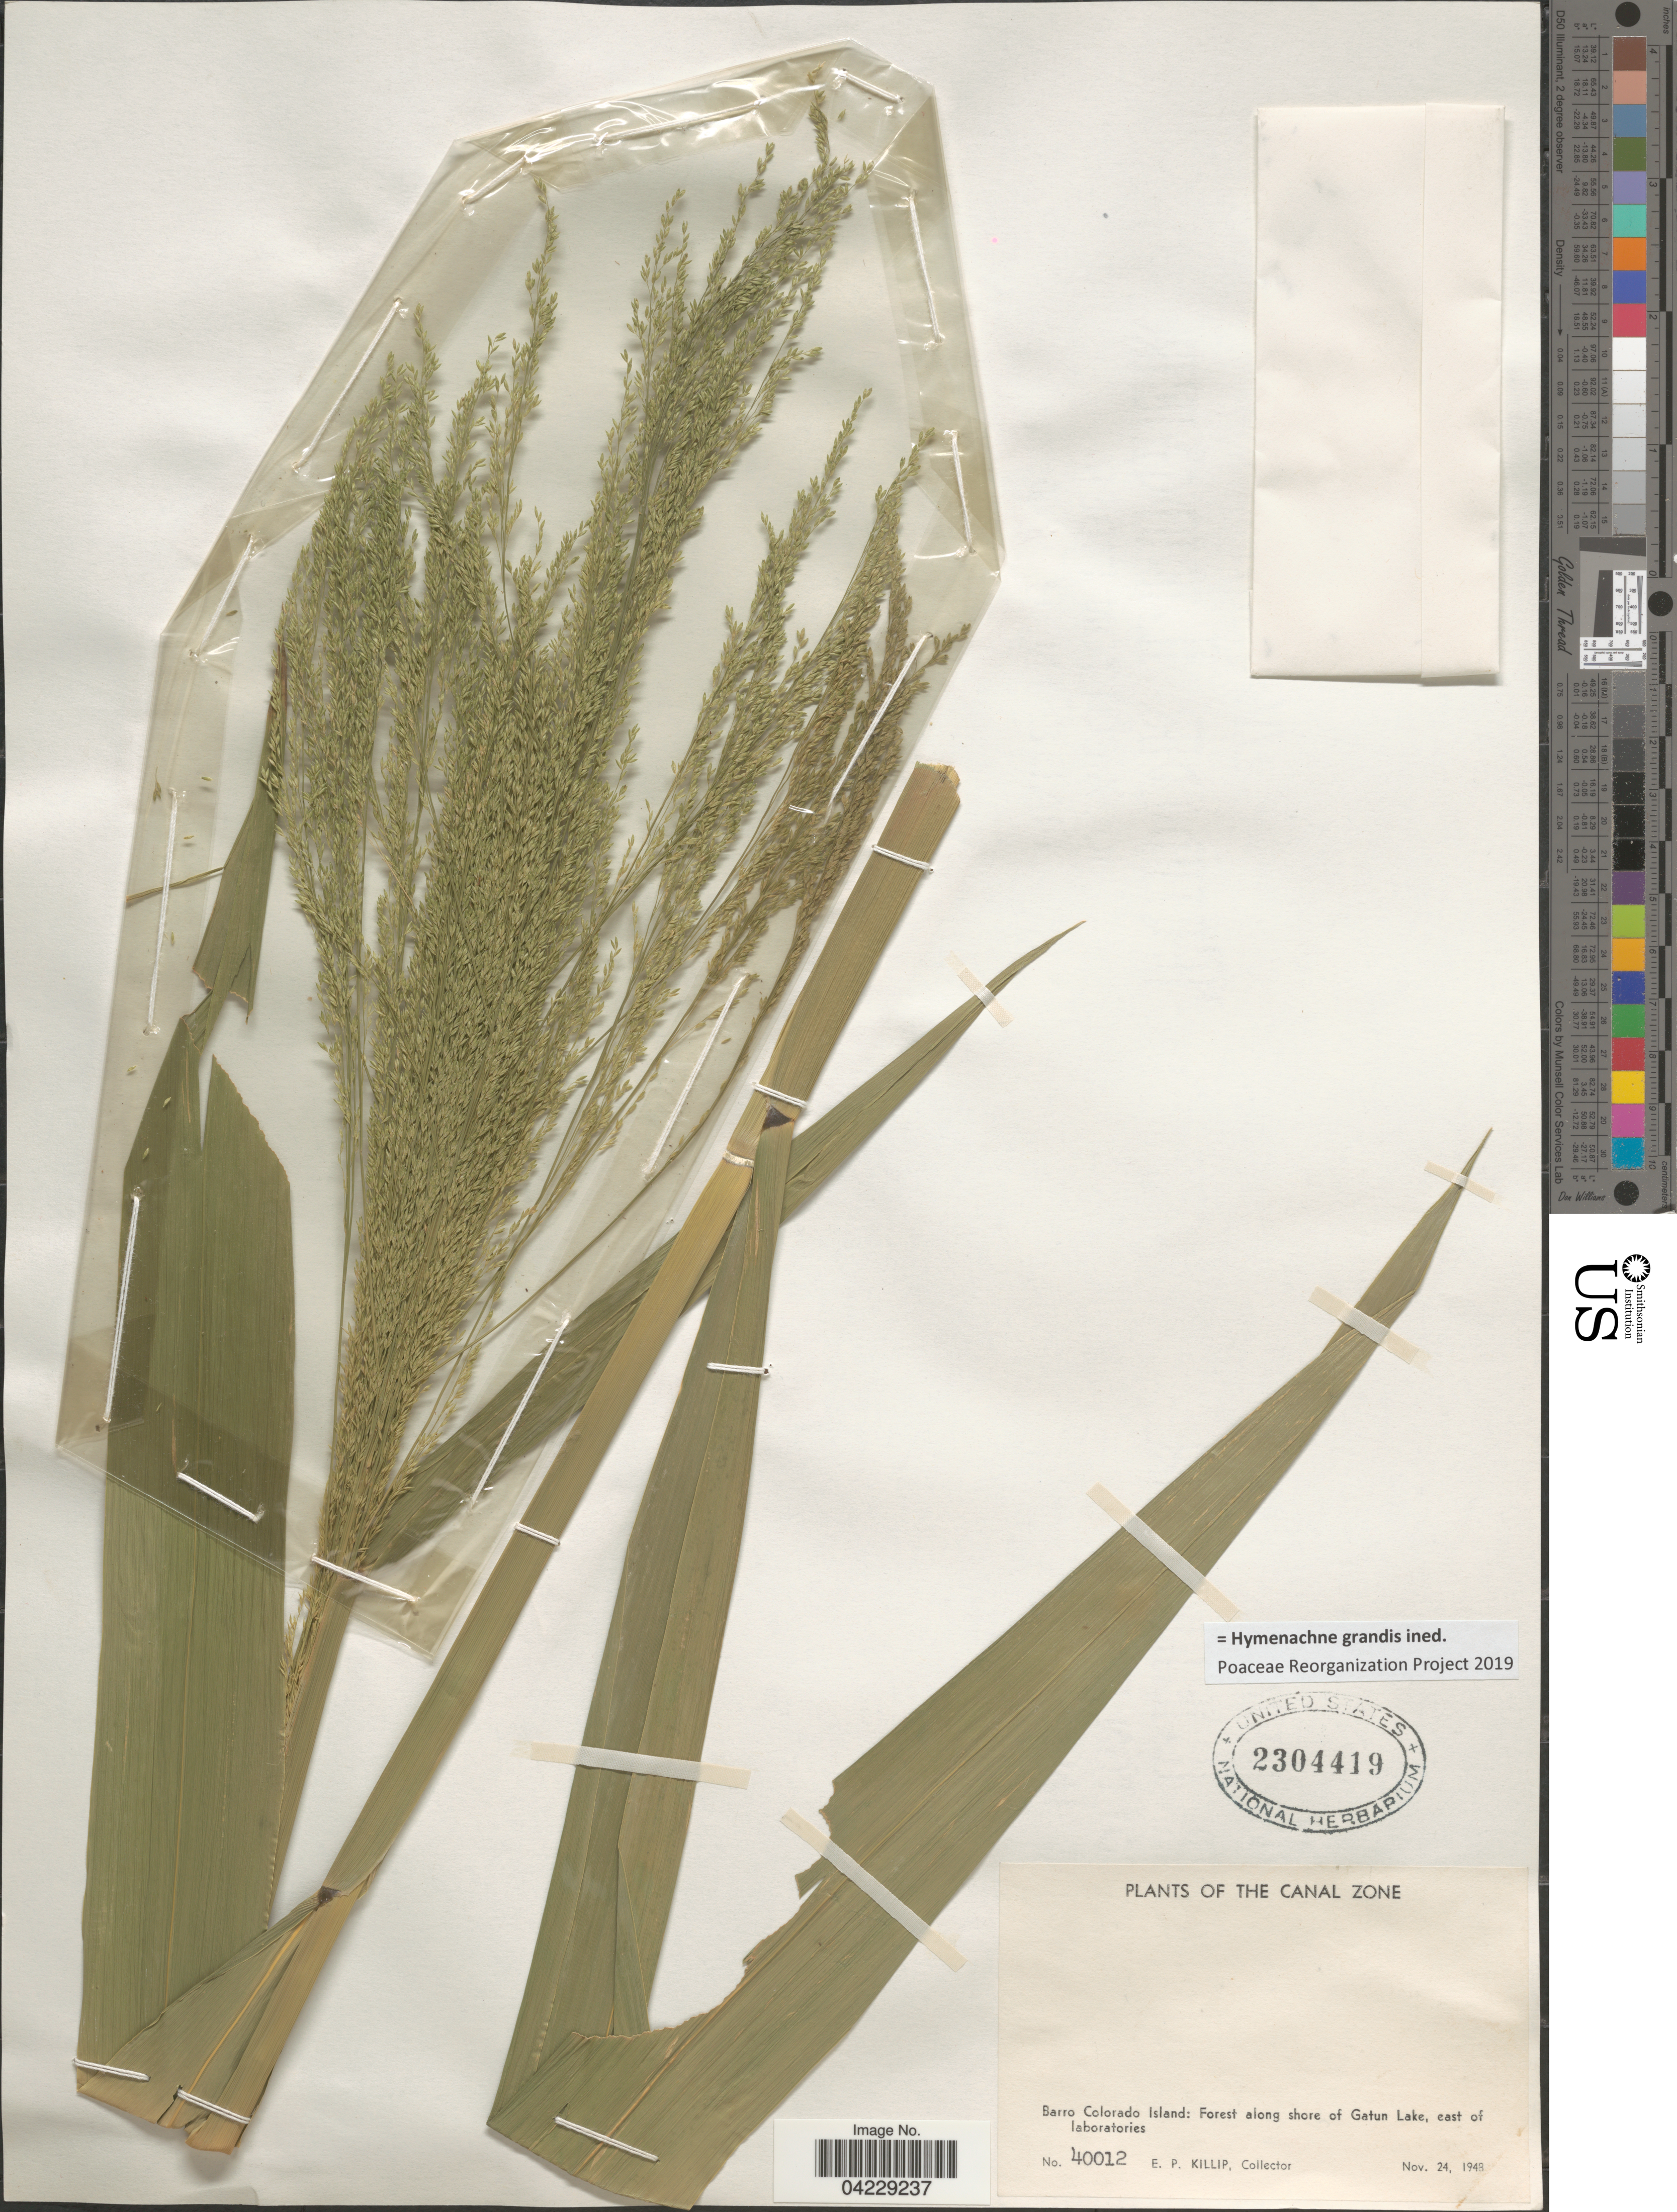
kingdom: Plantae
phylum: Tracheophyta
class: Liliopsida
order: Poales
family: Poaceae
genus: Hymenachne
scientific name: Hymenachne grandis ined. prp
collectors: E. P. Killip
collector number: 40012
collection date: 1948-11-24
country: Panama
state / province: Panamá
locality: The Canal Zone. Barro Colorado Island: Forest along shore of Gatun Lake, east of laboratories.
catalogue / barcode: US 2304419